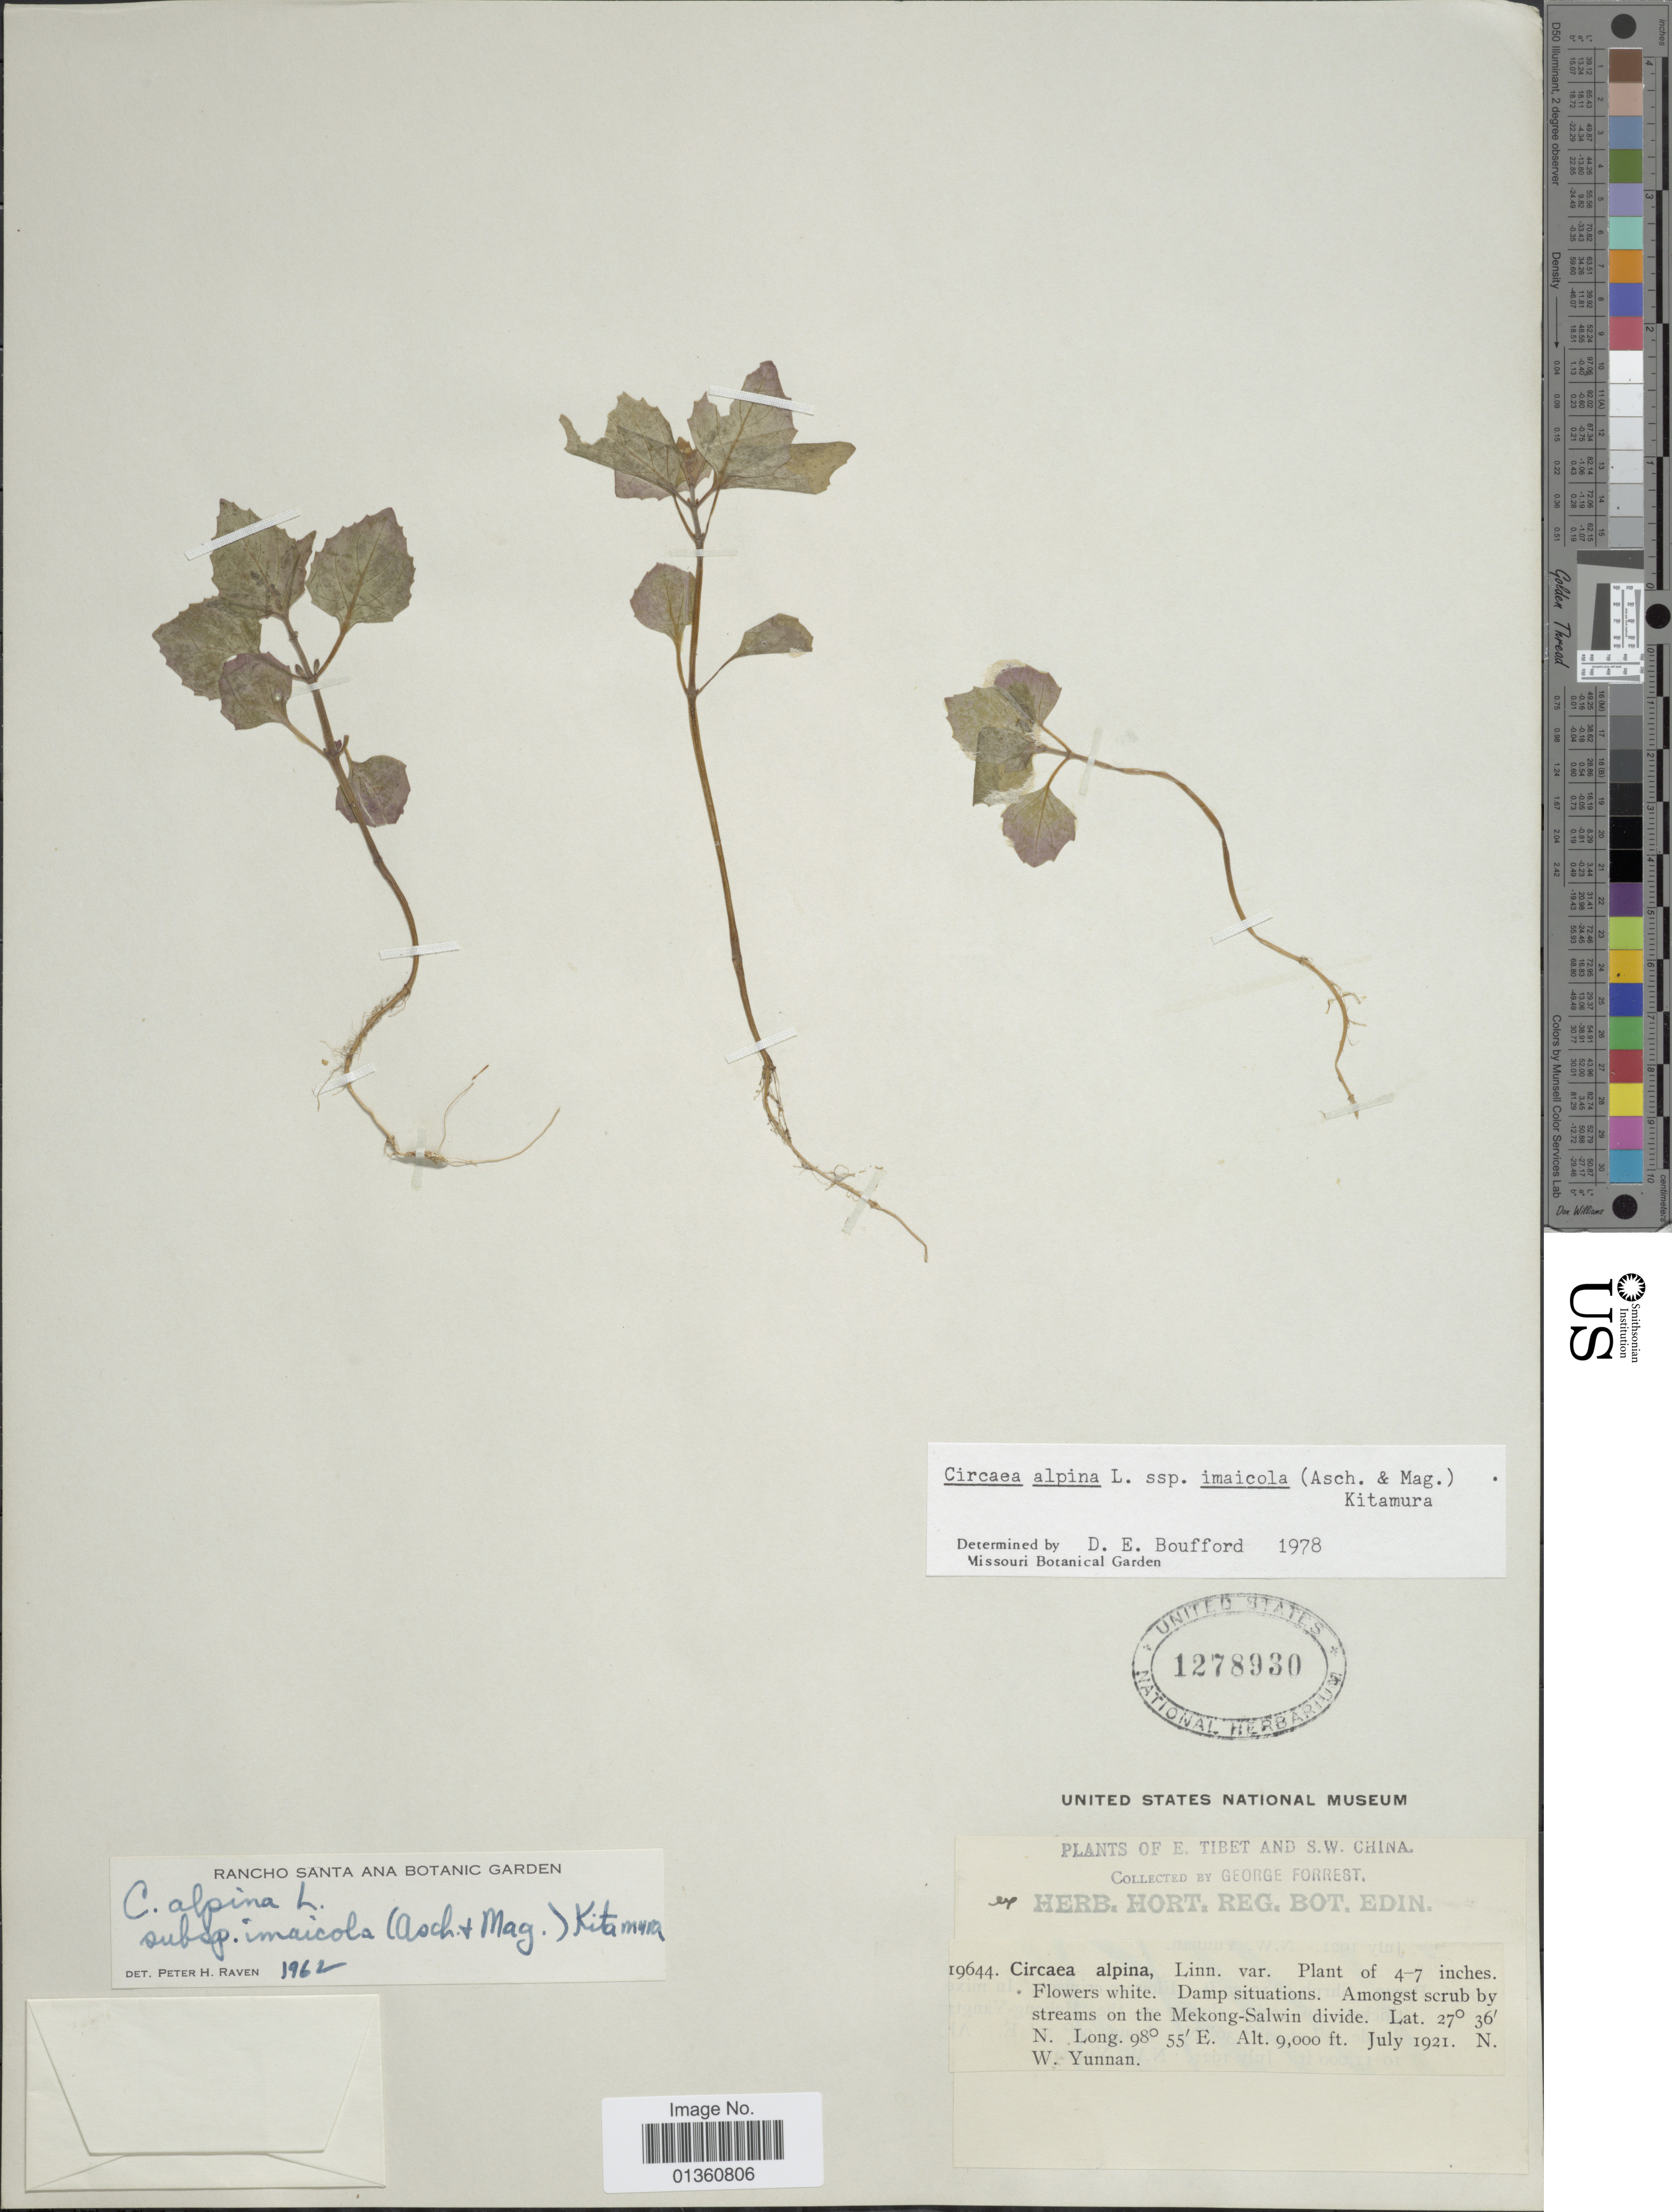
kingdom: Plantae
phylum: Tracheophyta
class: Magnoliopsida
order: Myrtales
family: Onagraceae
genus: Circaea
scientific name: Circaea alpina subsp. imaicola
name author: (Asch. & Magnus) Kitam.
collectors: G. Forrest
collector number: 19644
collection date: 1921-07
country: China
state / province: Yunnan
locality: E. Tibet and S.W. China. On the Mekong-Salwin divide.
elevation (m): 2743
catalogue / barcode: US 1278930